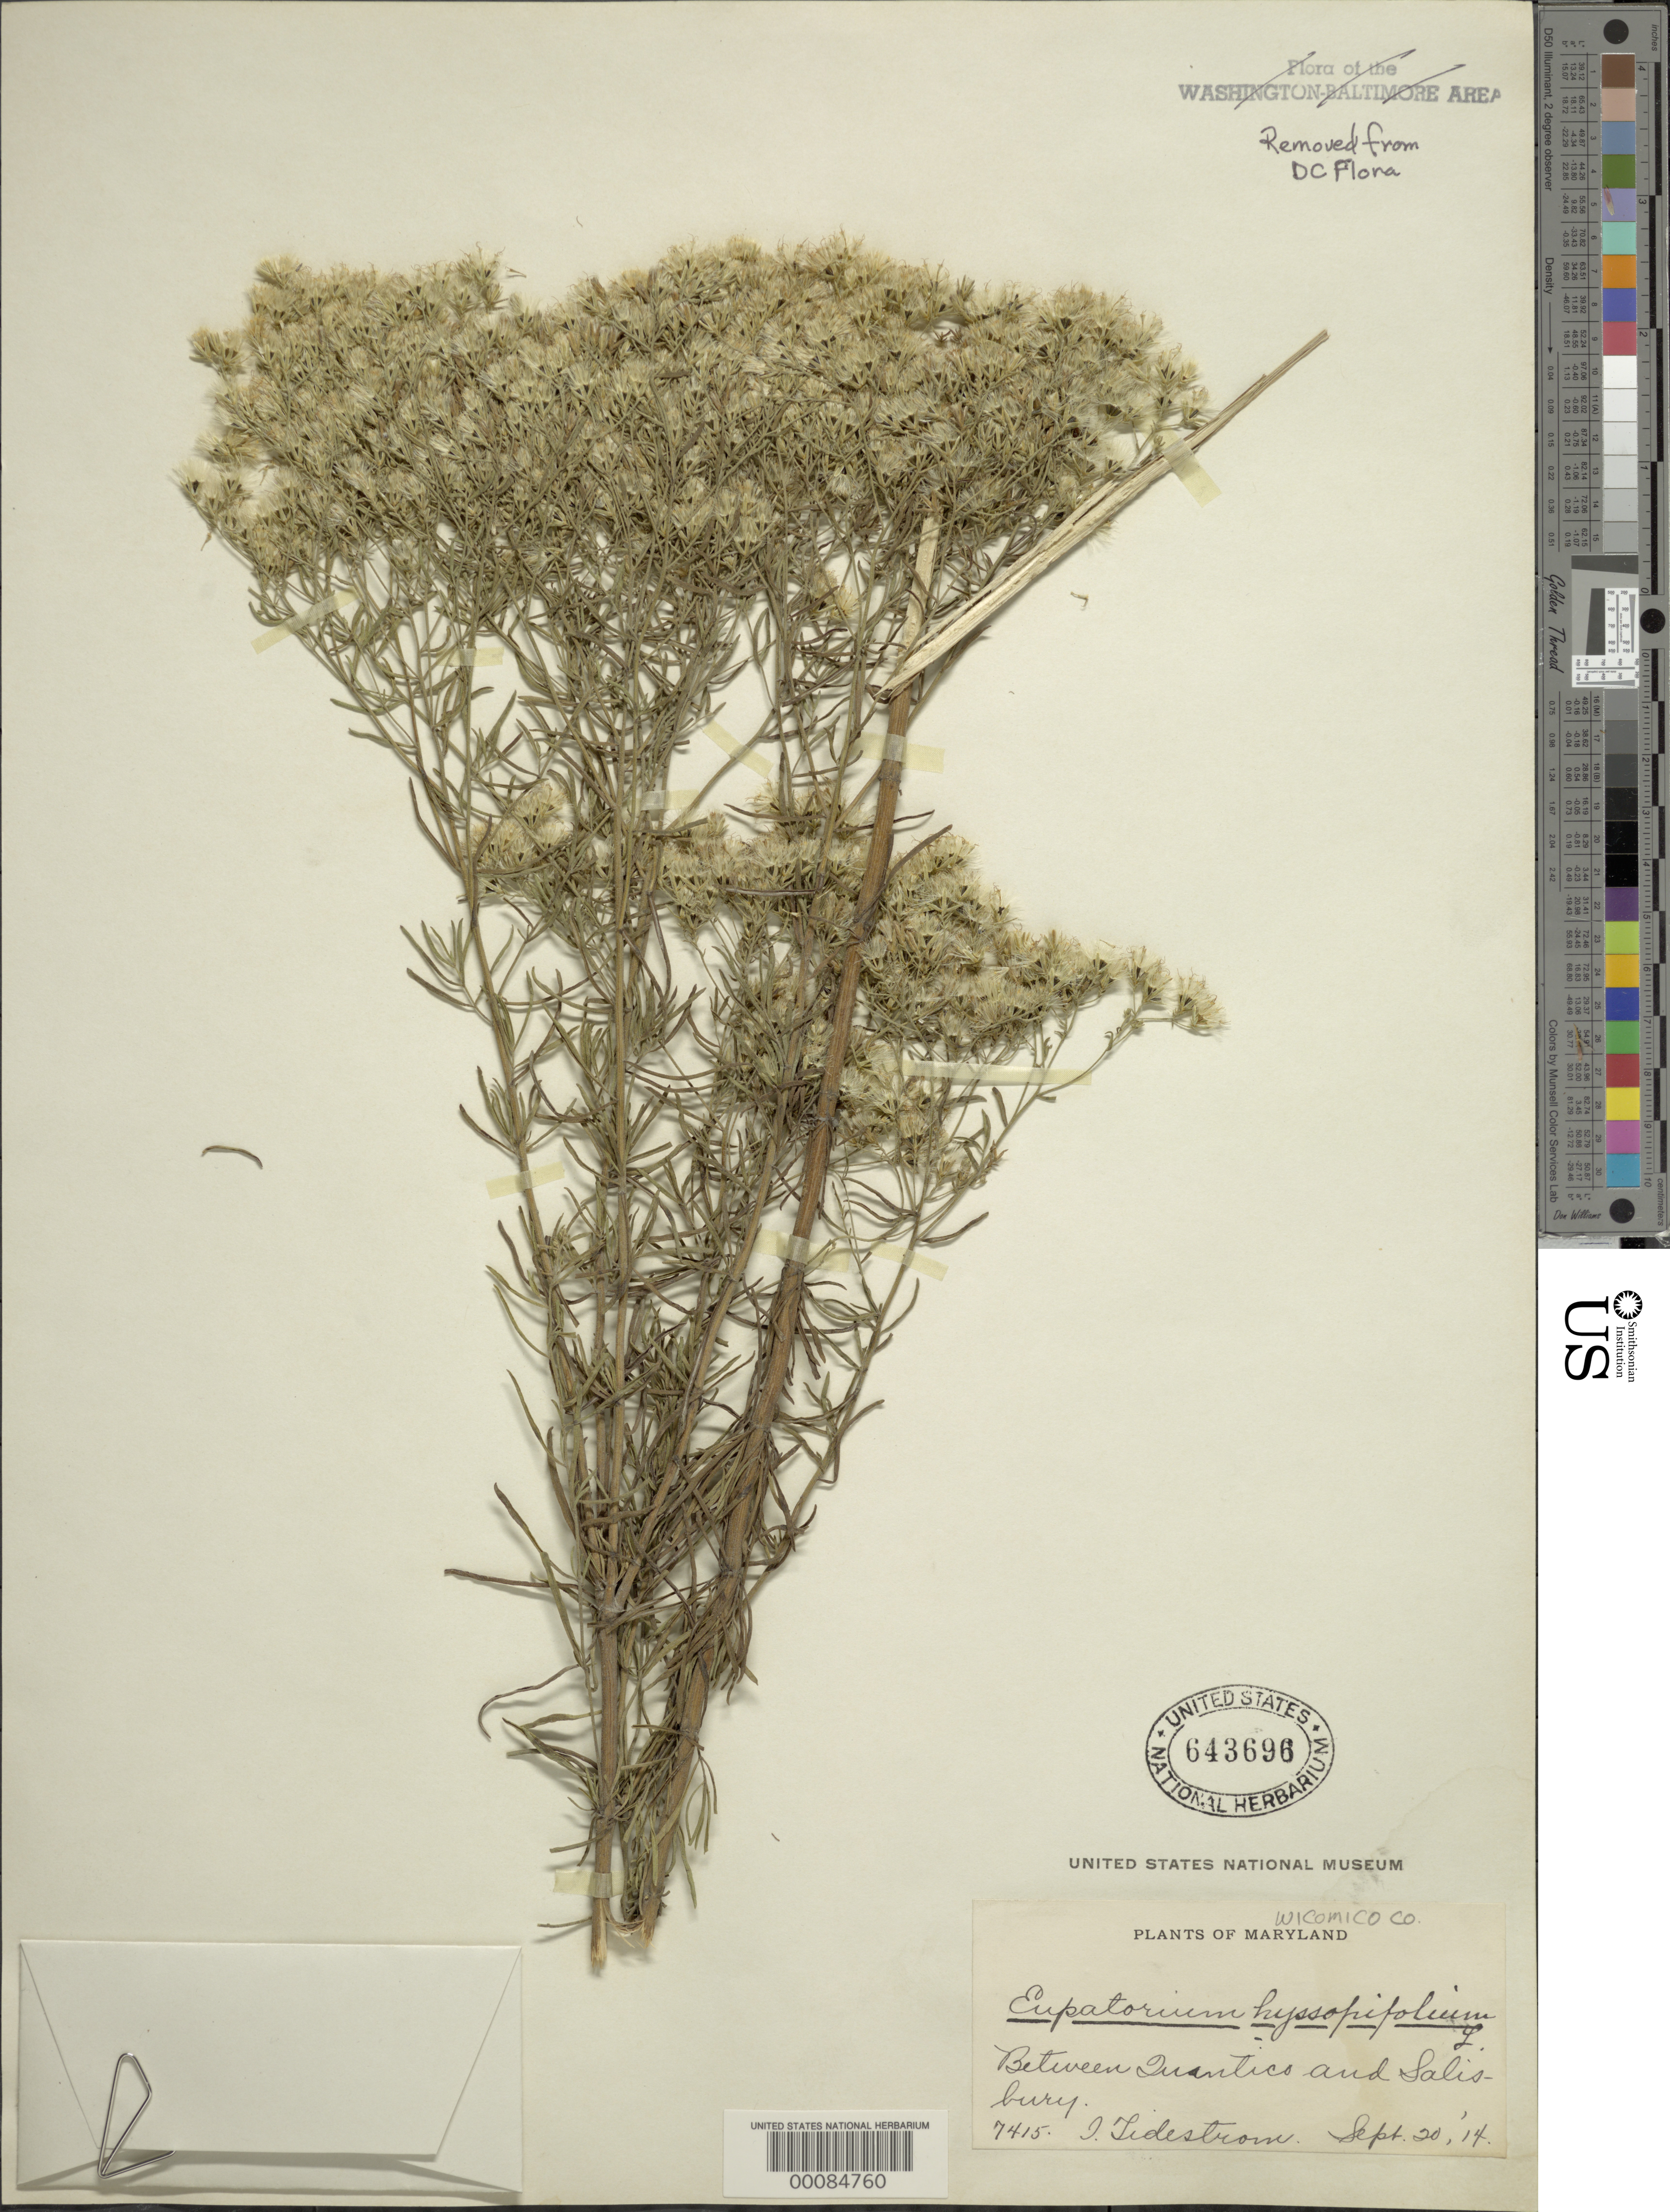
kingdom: Plantae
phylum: Tracheophyta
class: Magnoliopsida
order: Asterales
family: Asteraceae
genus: Eupatorium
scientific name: Eupatorium hyssopifolium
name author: L.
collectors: I. F. Tidestrom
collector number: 7415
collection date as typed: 20 Sep 1914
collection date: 1914-09-20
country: United States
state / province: Maryland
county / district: Wicomico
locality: Between quantico and salisbury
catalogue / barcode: US 643696